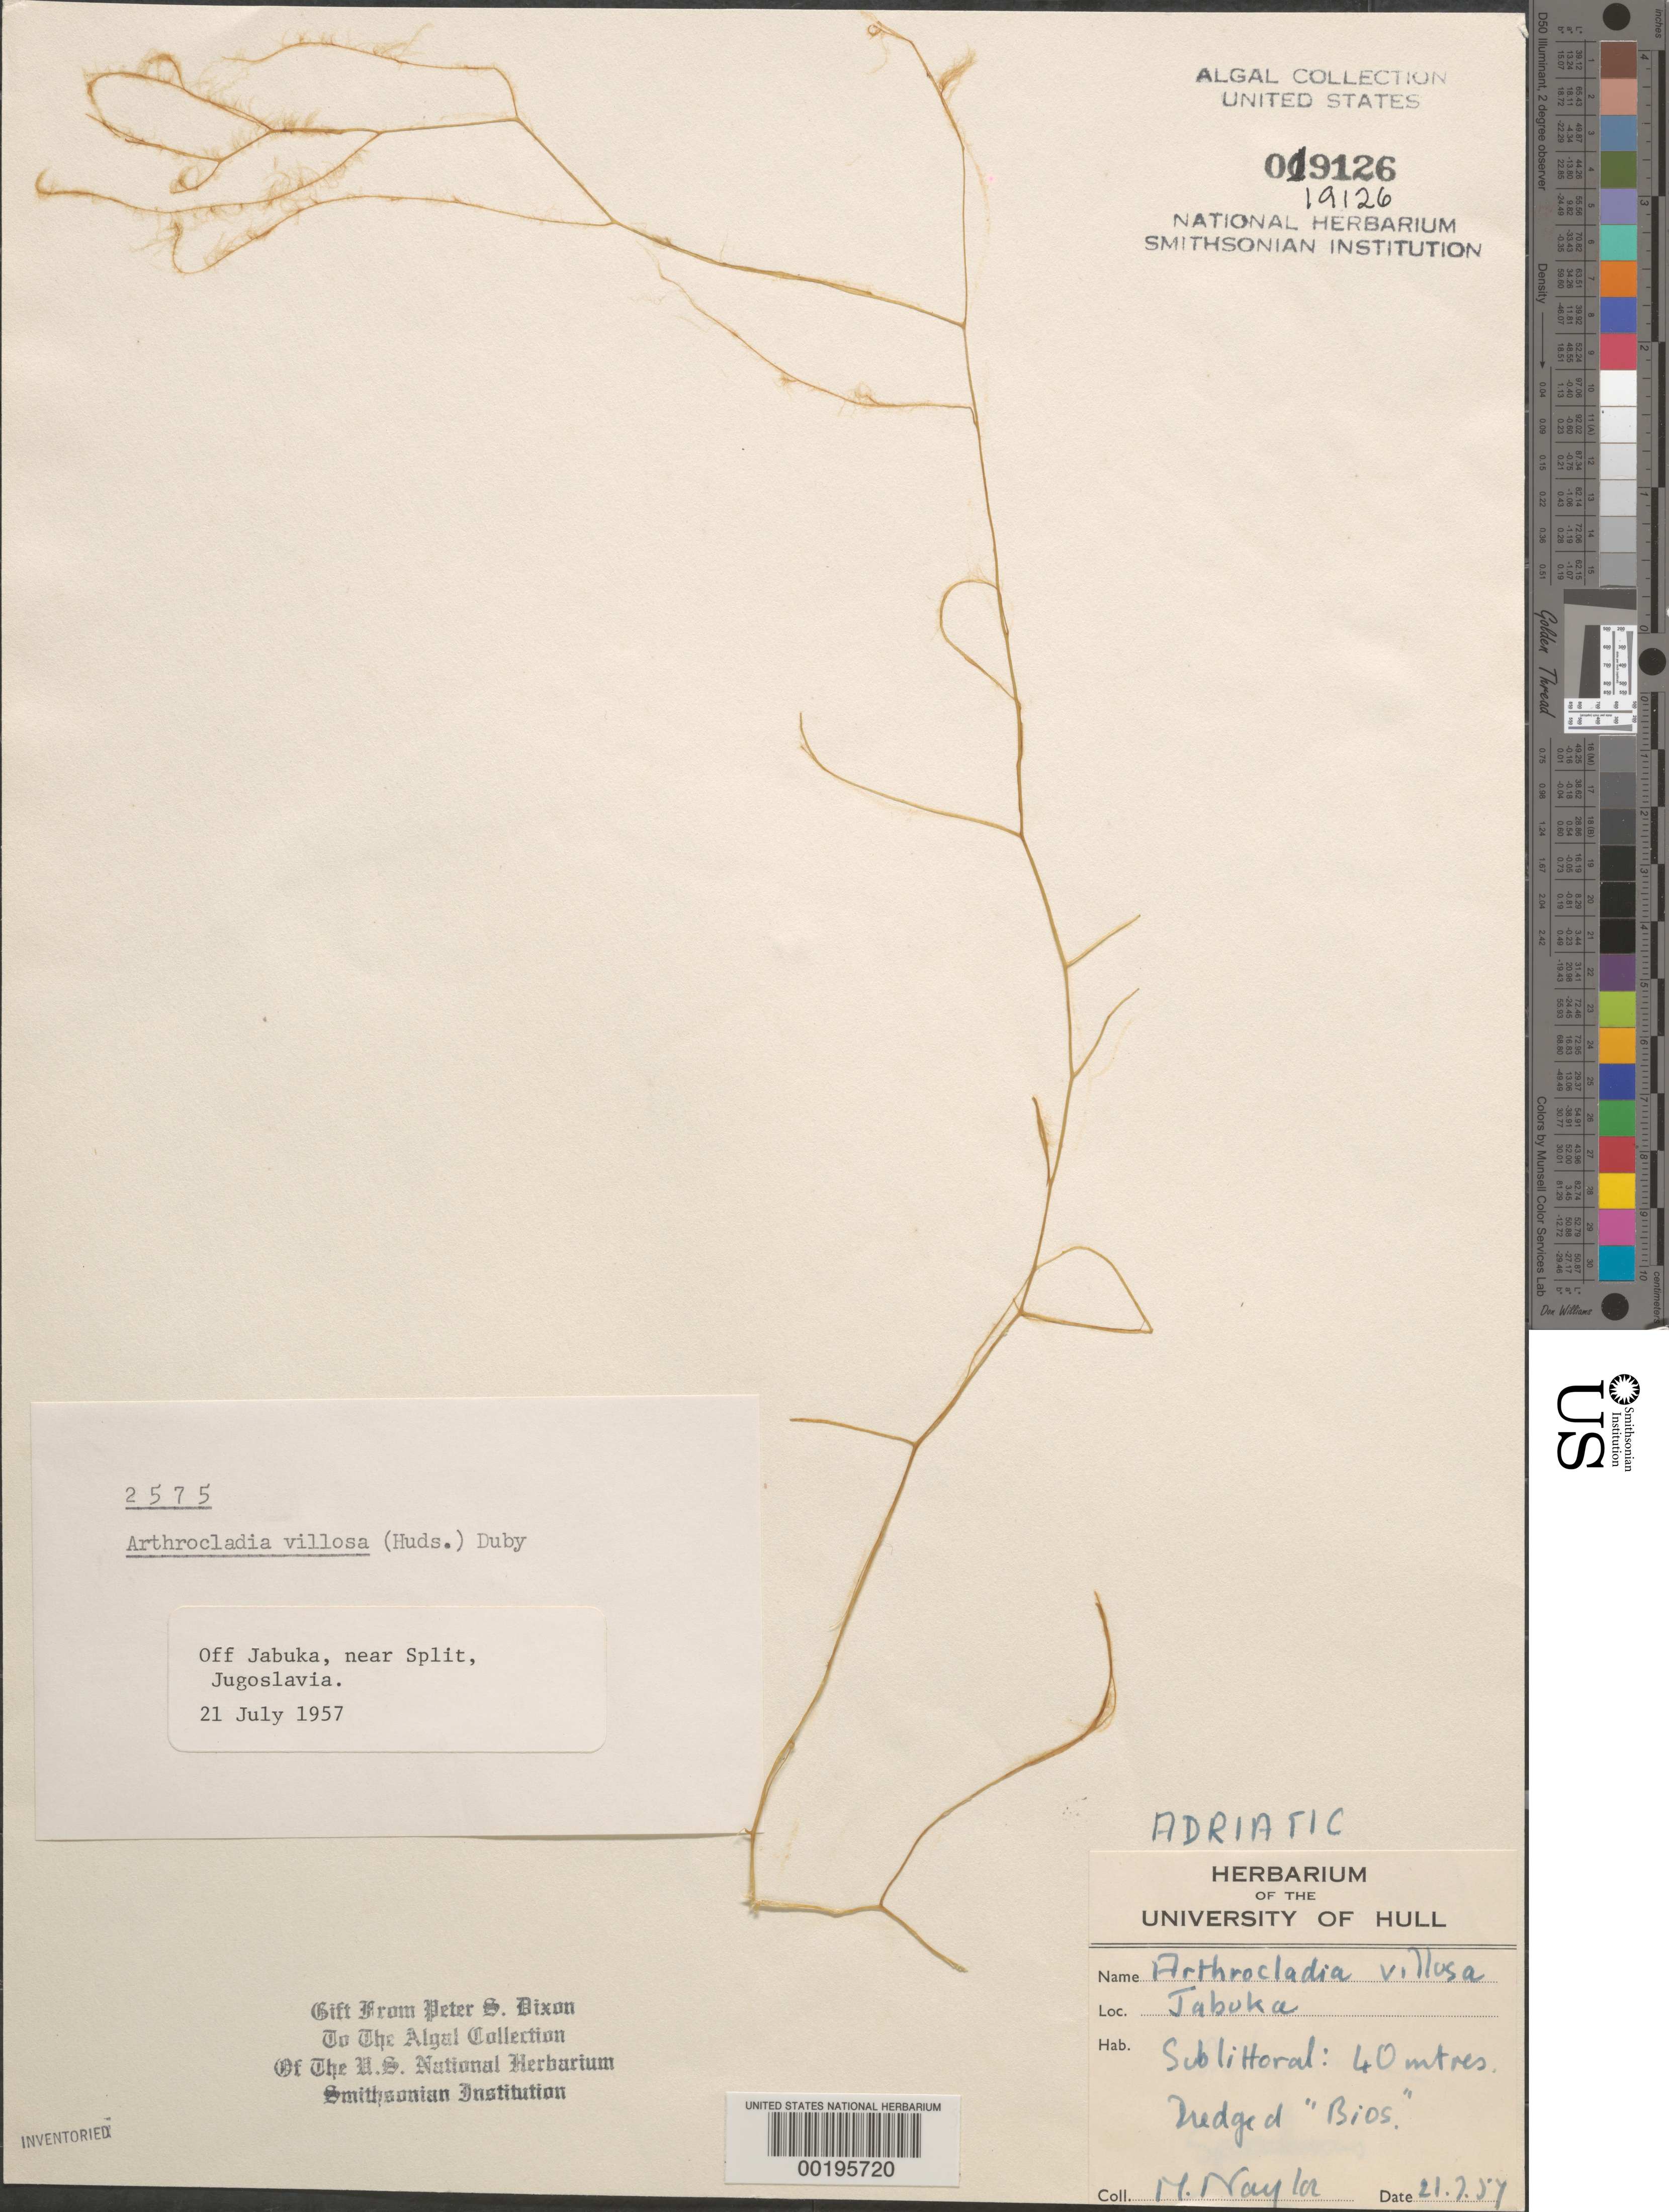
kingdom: Chromista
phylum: Ochrophyta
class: Phaeophyceae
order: Desmarestiales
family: Arthrocladiaceae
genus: Arthrocladia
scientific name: Arthrocladia villosa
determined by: Dixon, P. S.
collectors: M. Roberts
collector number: PSD 2575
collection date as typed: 21 Jul 1957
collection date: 1957-07-21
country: Croatia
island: Jabuka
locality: Off Jabuka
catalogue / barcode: US 19126